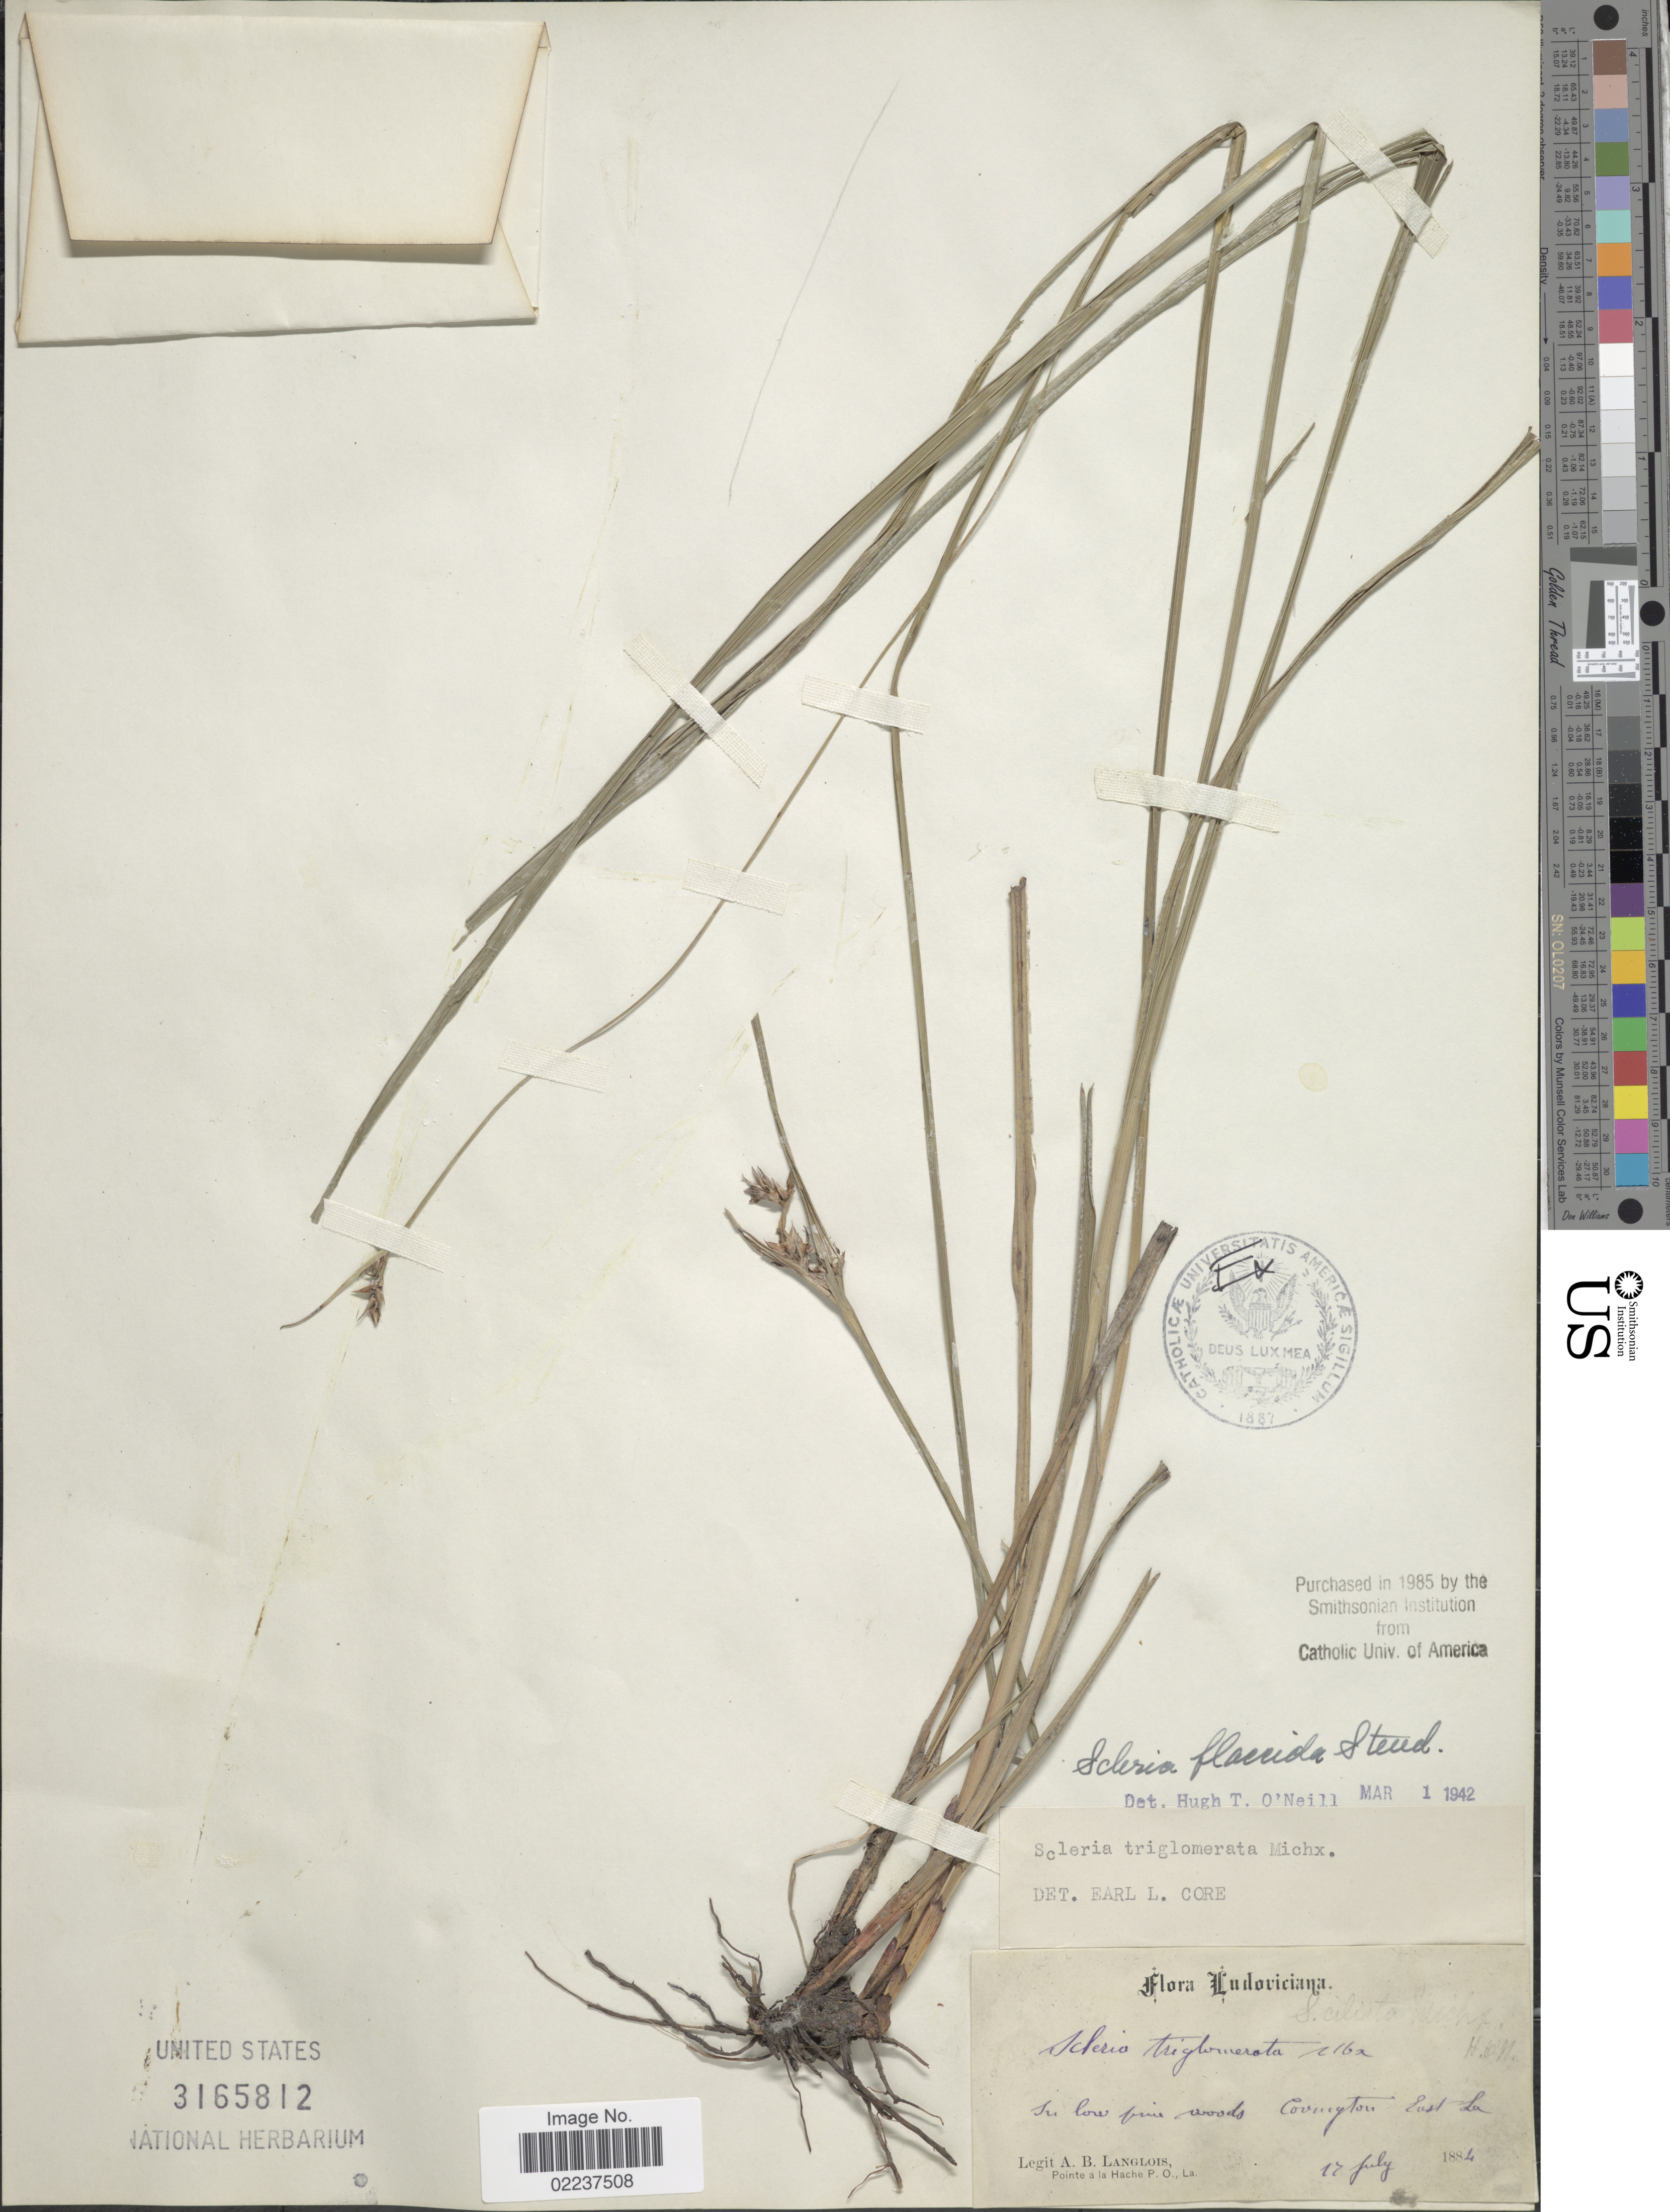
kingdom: Plantae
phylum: Tracheophyta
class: Liliopsida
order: Poales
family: Cyperaceae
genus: Scleria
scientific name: Scleria triglomerata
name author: Michx.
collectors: A. Langlois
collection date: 1884-07-17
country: United States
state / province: Louisiana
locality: In low pine woods Covington East La.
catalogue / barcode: US 3165812